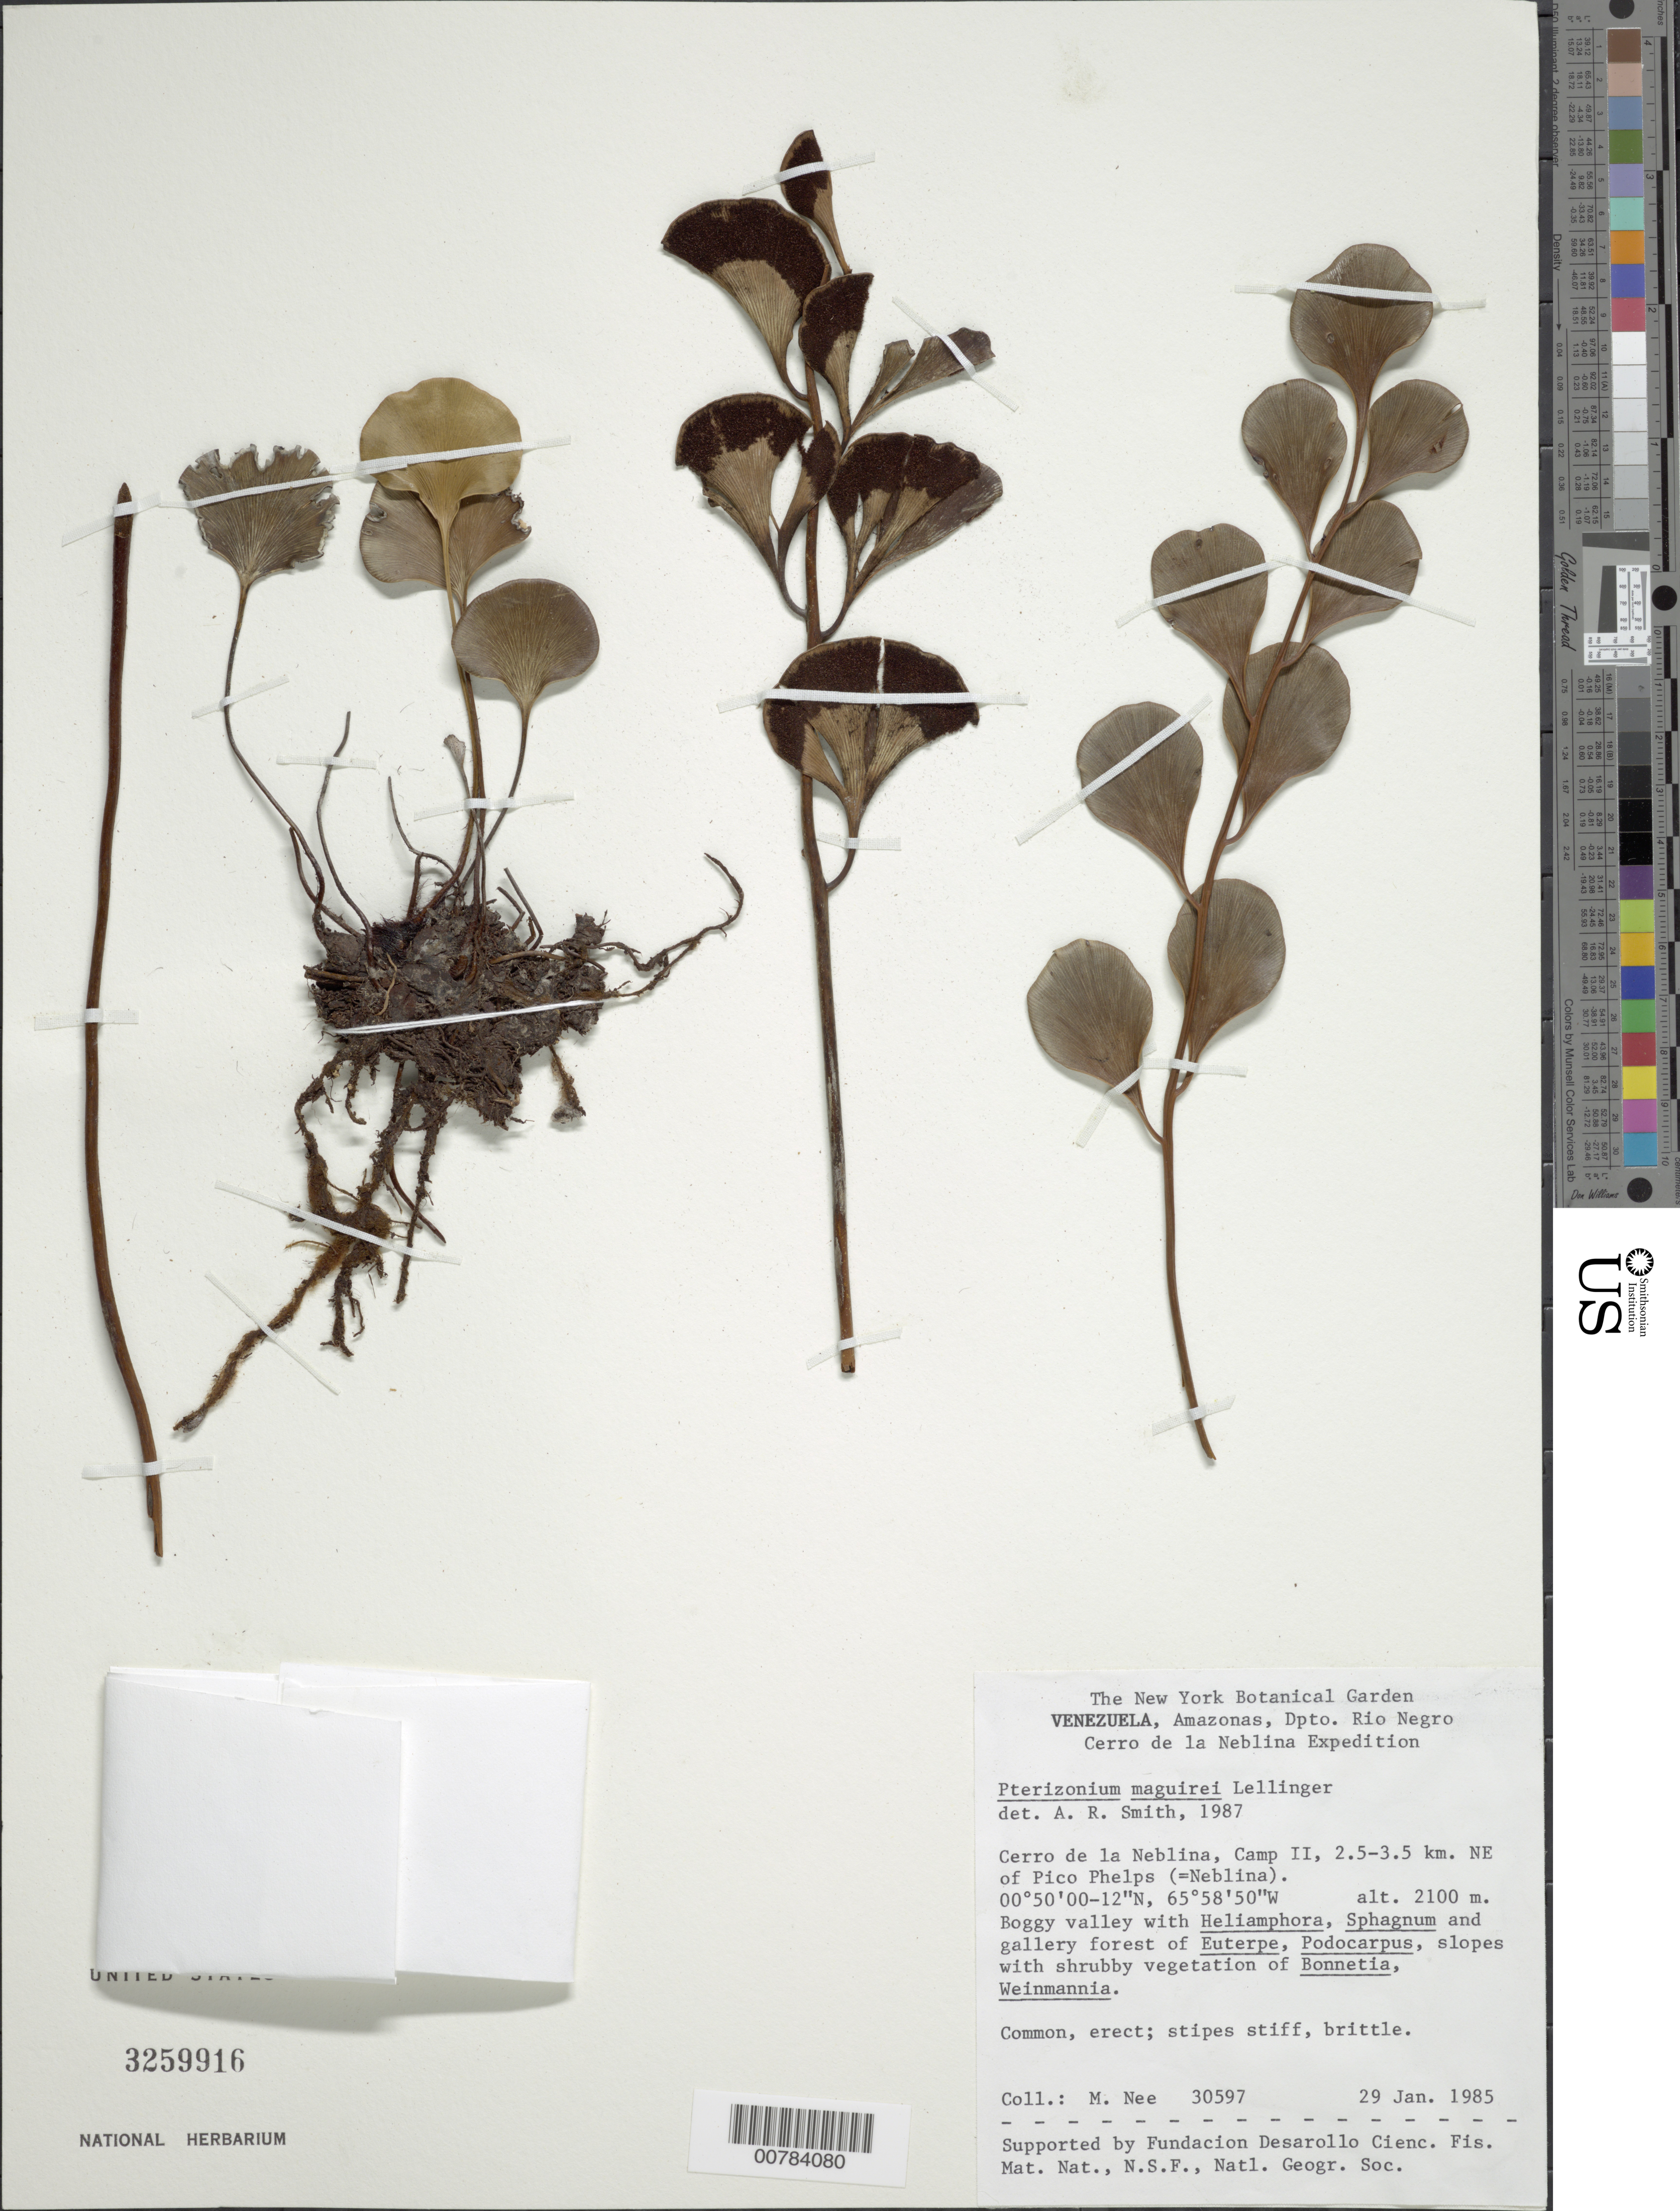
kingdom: Plantae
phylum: Tracheophyta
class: Polypodiopsida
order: Polypodiales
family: Pteridaceae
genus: Pterozonium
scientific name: Pterozonium maguirei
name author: Lellinger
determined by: Smith, Alan R., (UC)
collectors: M. Nee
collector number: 30597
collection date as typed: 29-Jan-85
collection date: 1985-01-29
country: Venezuela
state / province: Amazonas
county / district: Río Negro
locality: Cerro de la Neblina, Camp II, 2.5-3.5 km NE Pico Phelps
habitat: Boggy valley with Heliamphora, Sphagnum and gallery forest of Euterpe, Podocarpus, slopes with shrubby vegetation of Bonnetia, Weinmannia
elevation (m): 2100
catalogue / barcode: US 3259916